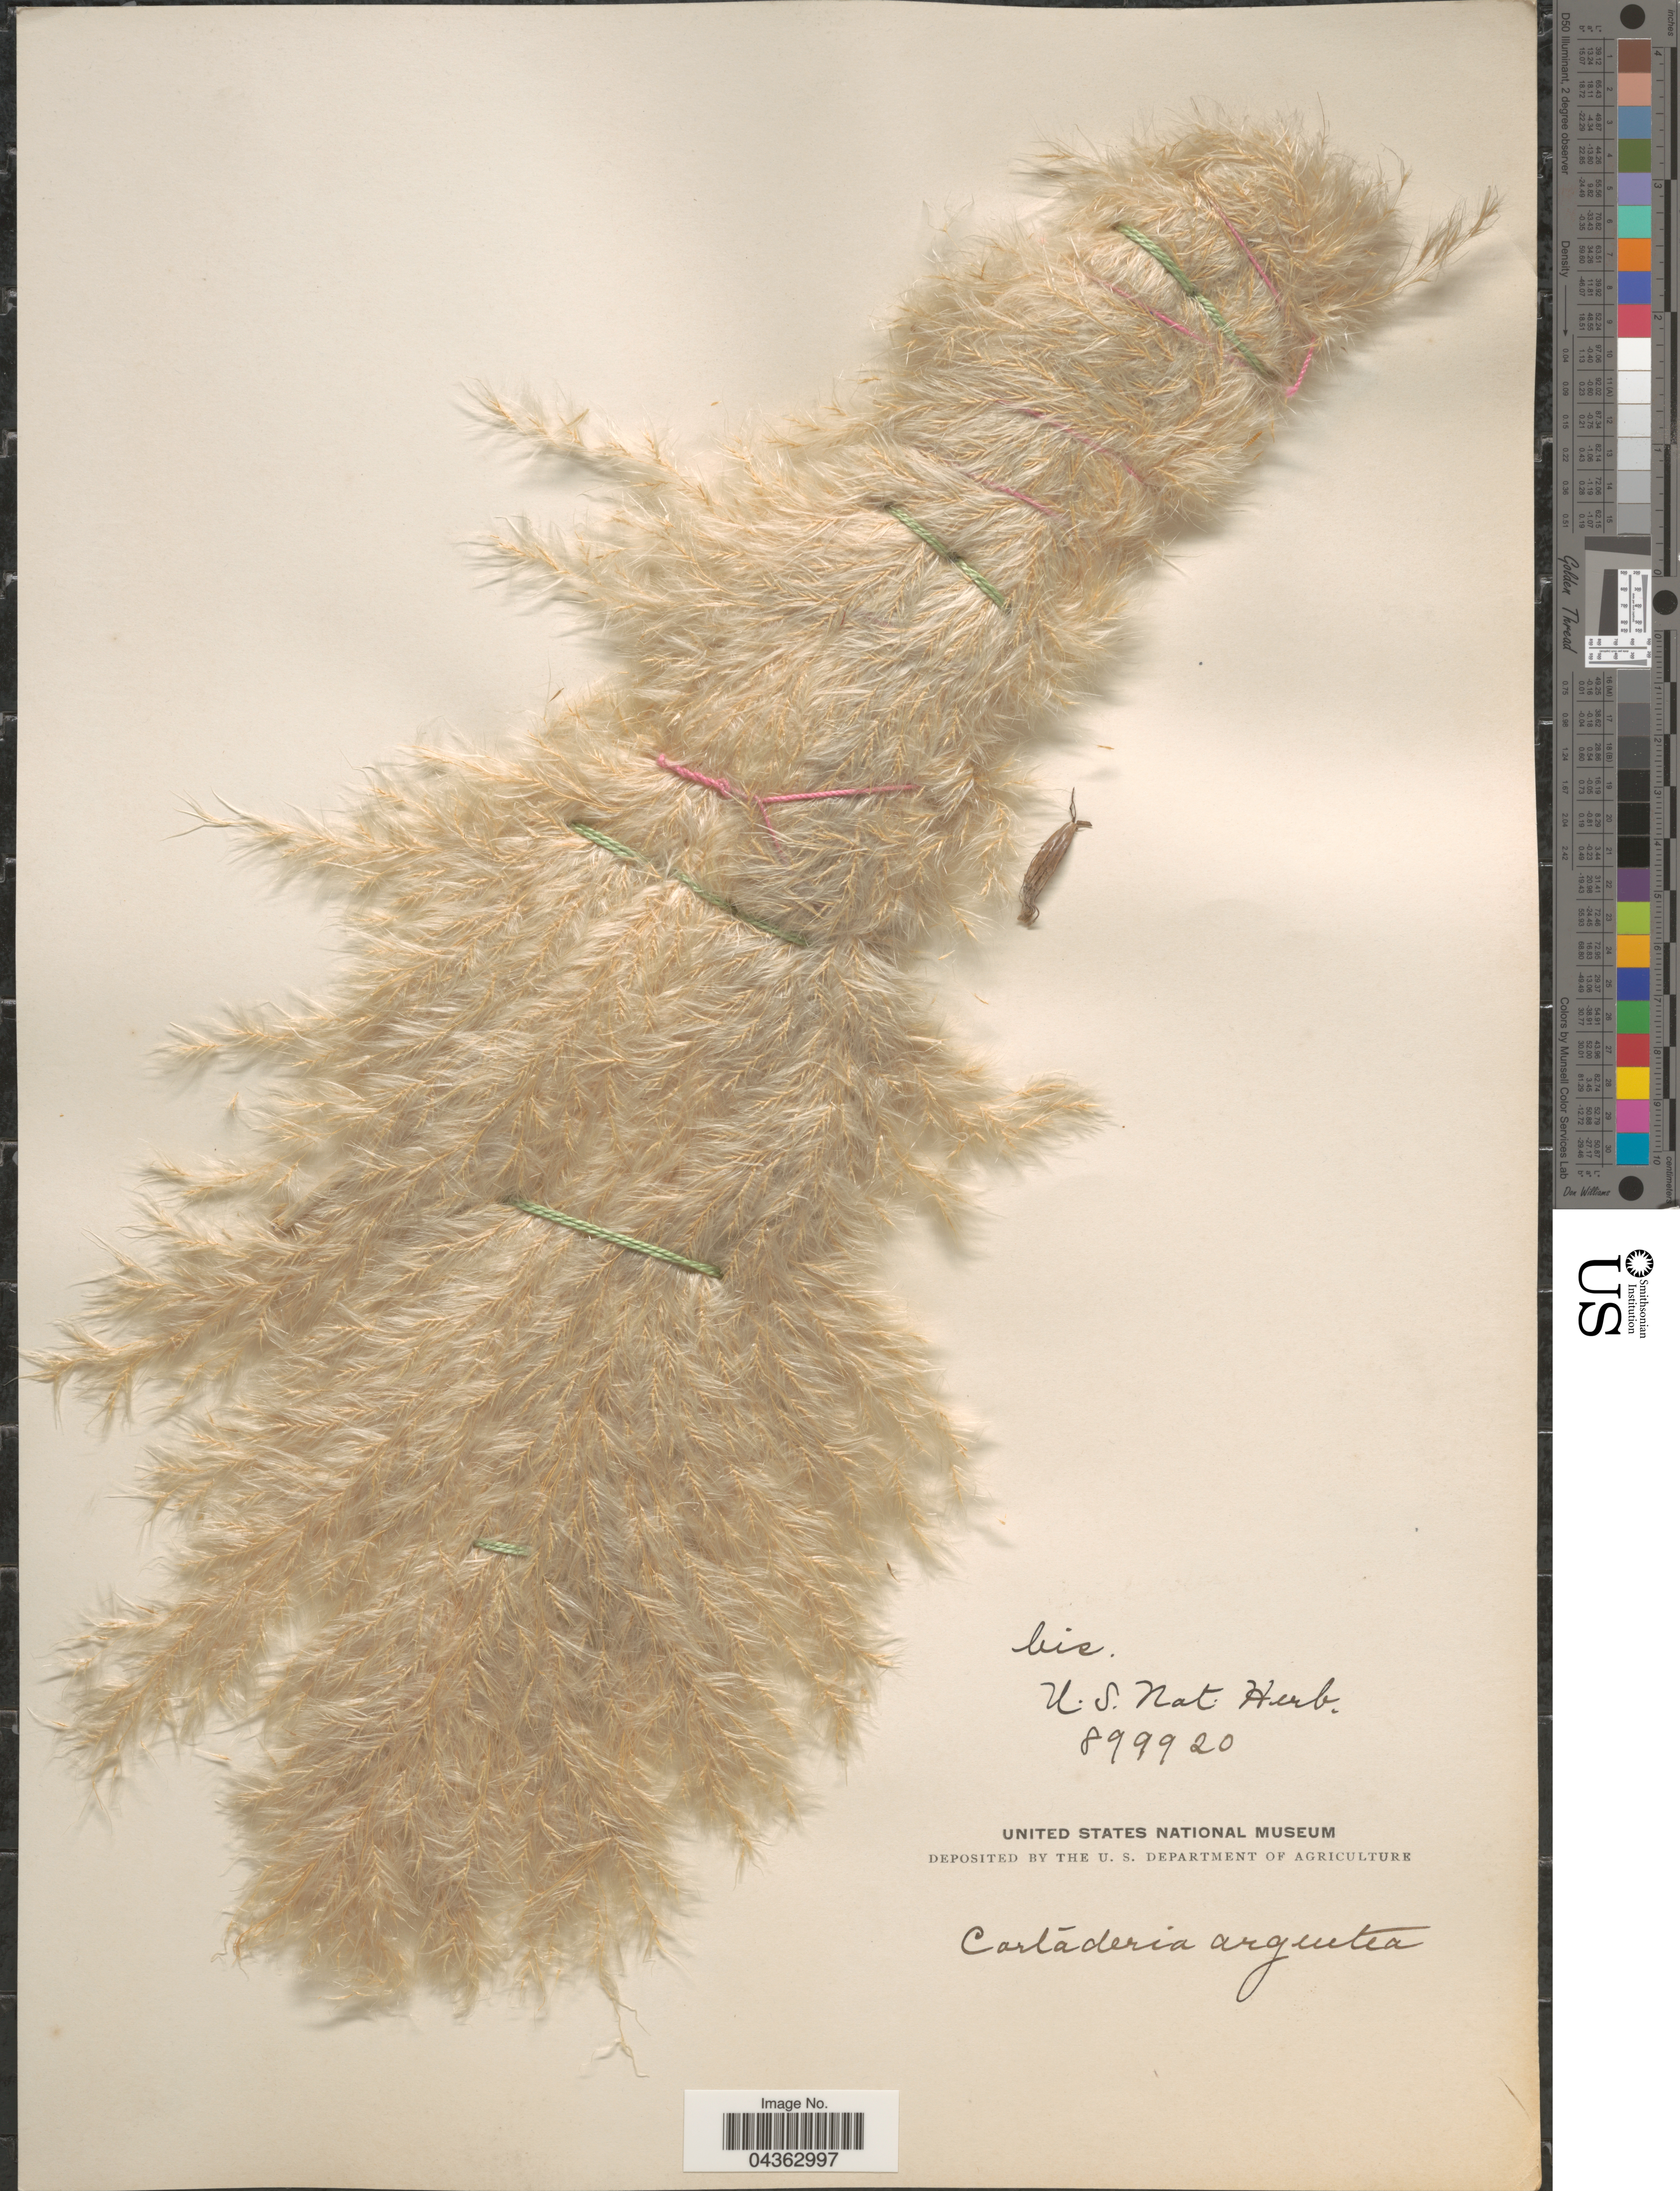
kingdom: Plantae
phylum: Tracheophyta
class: Liliopsida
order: Poales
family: Poaceae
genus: Cortaderia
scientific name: Cortaderia selloana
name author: (Schult. & Schult. f.) Asch. & Graebn.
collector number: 899920?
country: United States